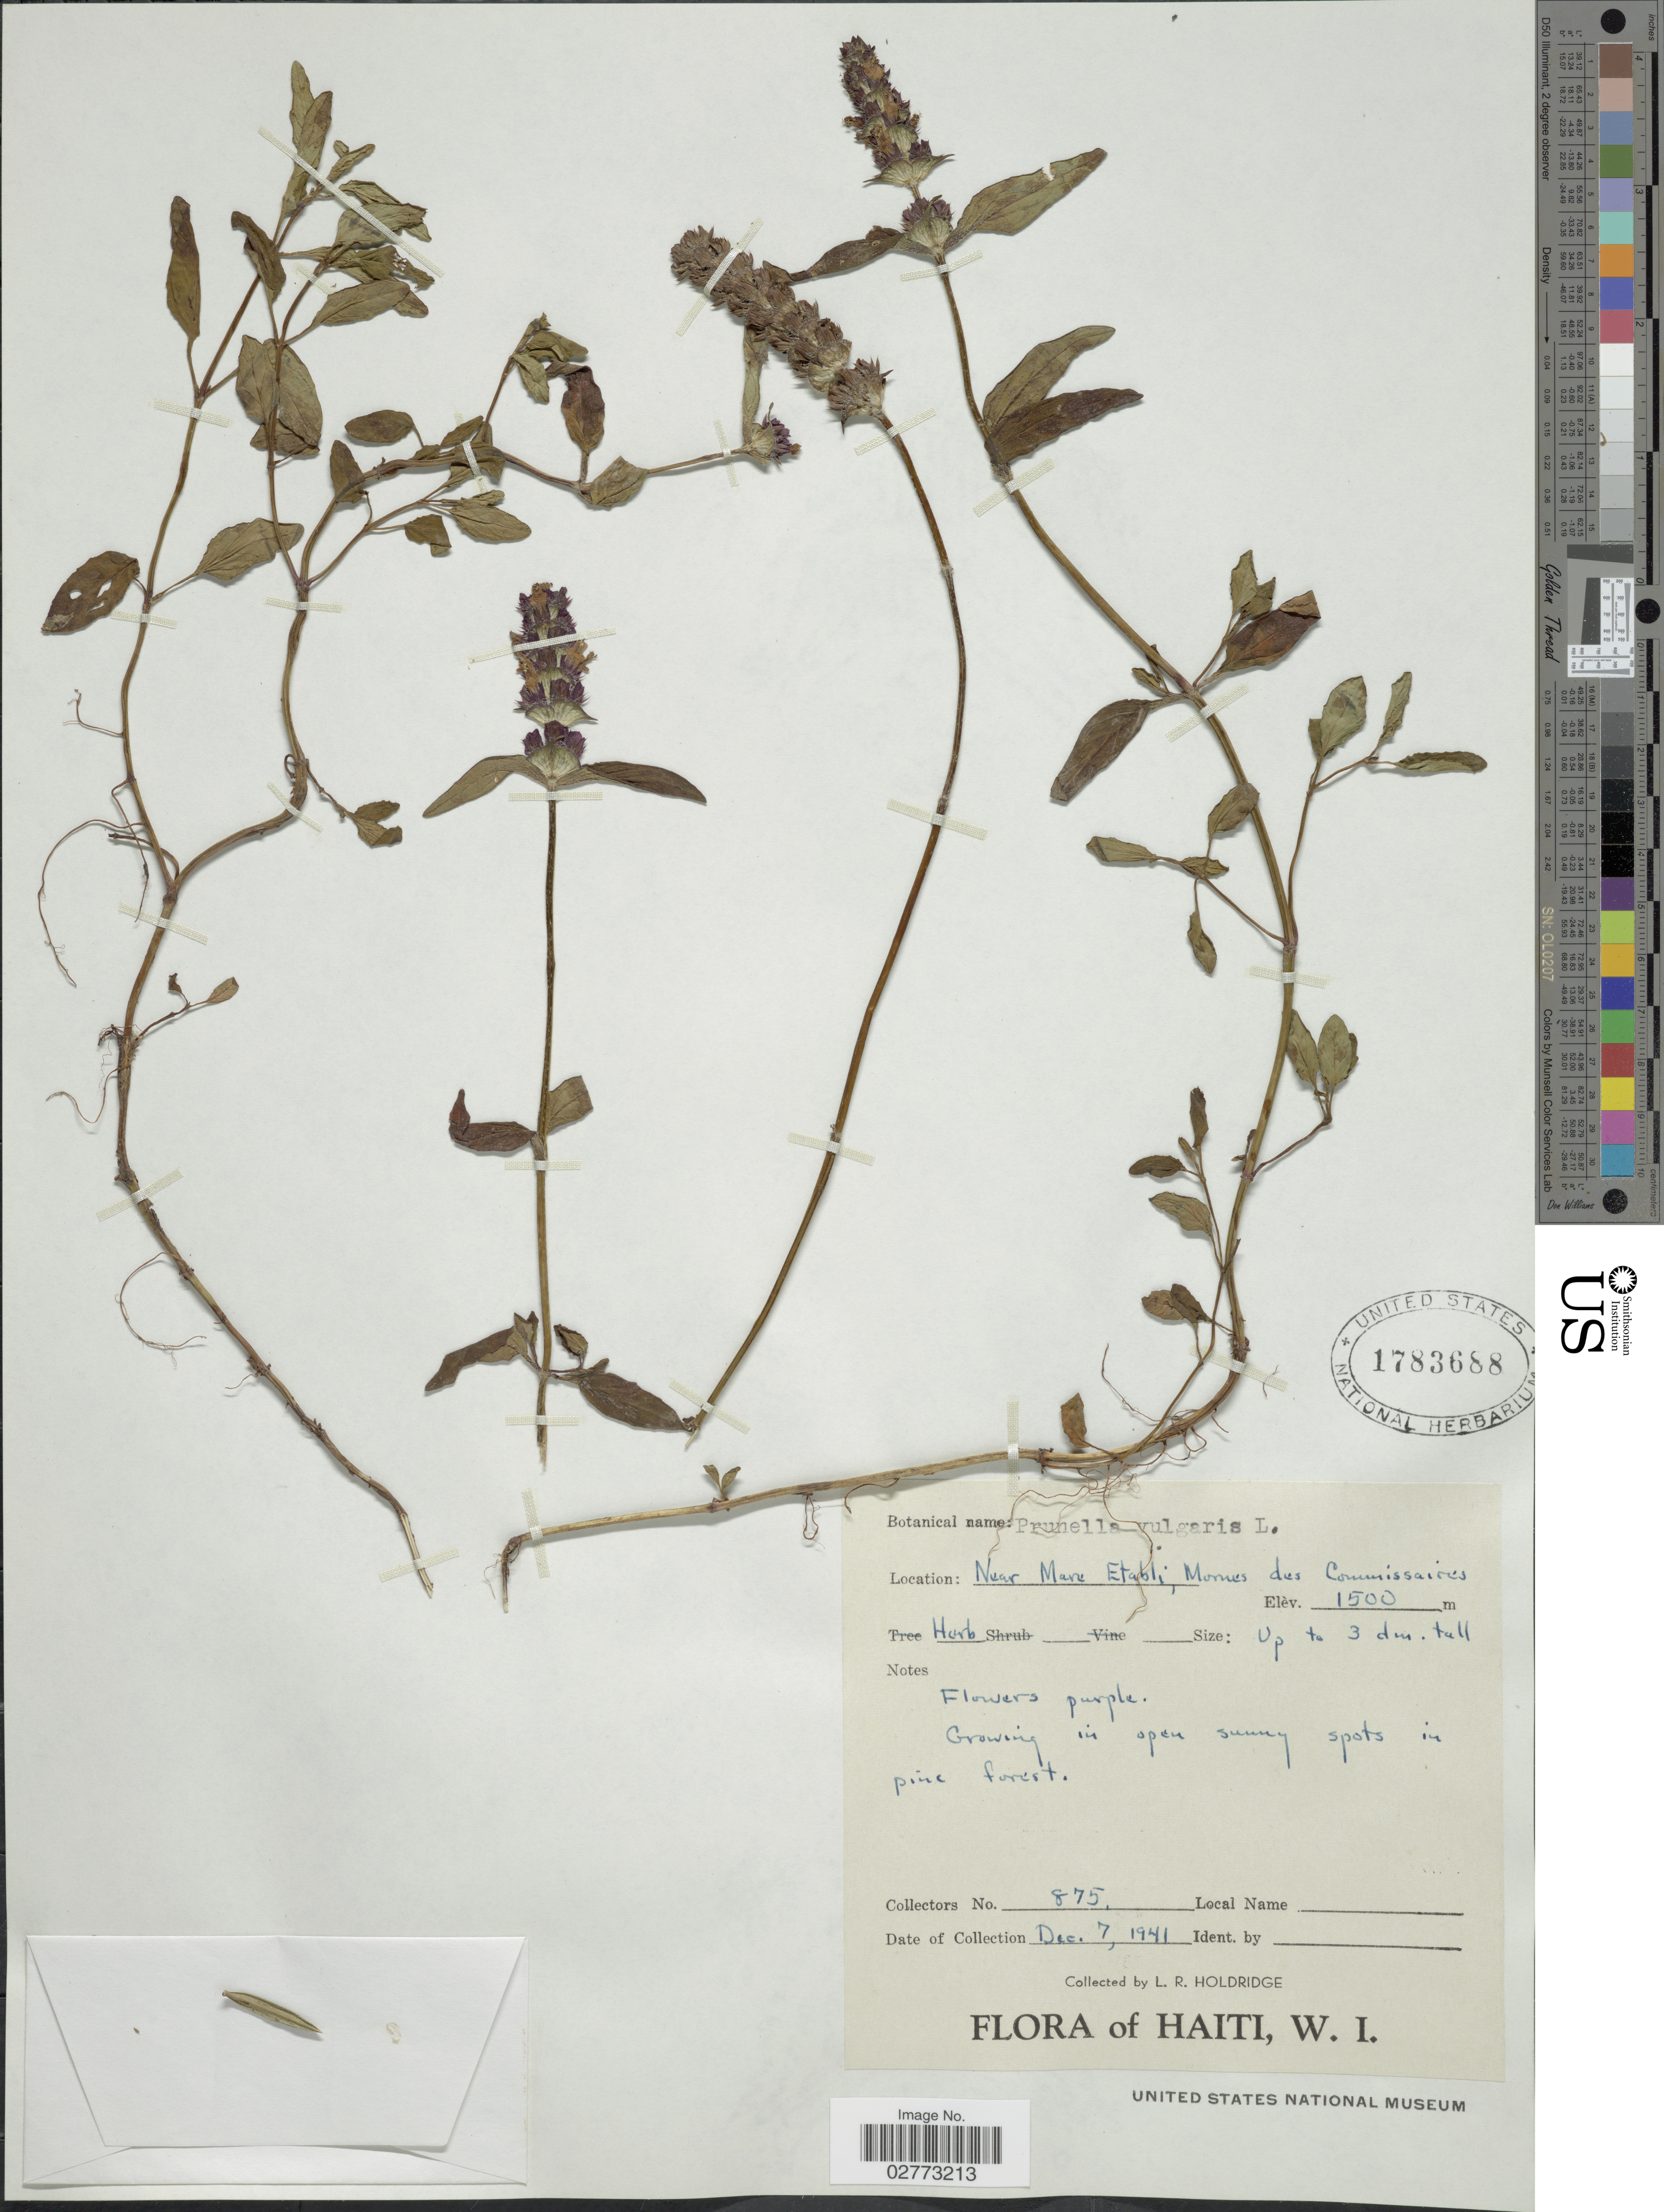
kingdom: Plantae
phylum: Tracheophyta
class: Magnoliopsida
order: Lamiales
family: Lamiaceae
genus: Prunella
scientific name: Prunella vulgaris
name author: L.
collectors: L. Holdridge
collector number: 875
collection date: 1941-12-07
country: Haiti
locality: Near Mare Etabli, Mornes des Commissaires, Haiti, W. I.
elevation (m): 1500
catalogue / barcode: US 1783688